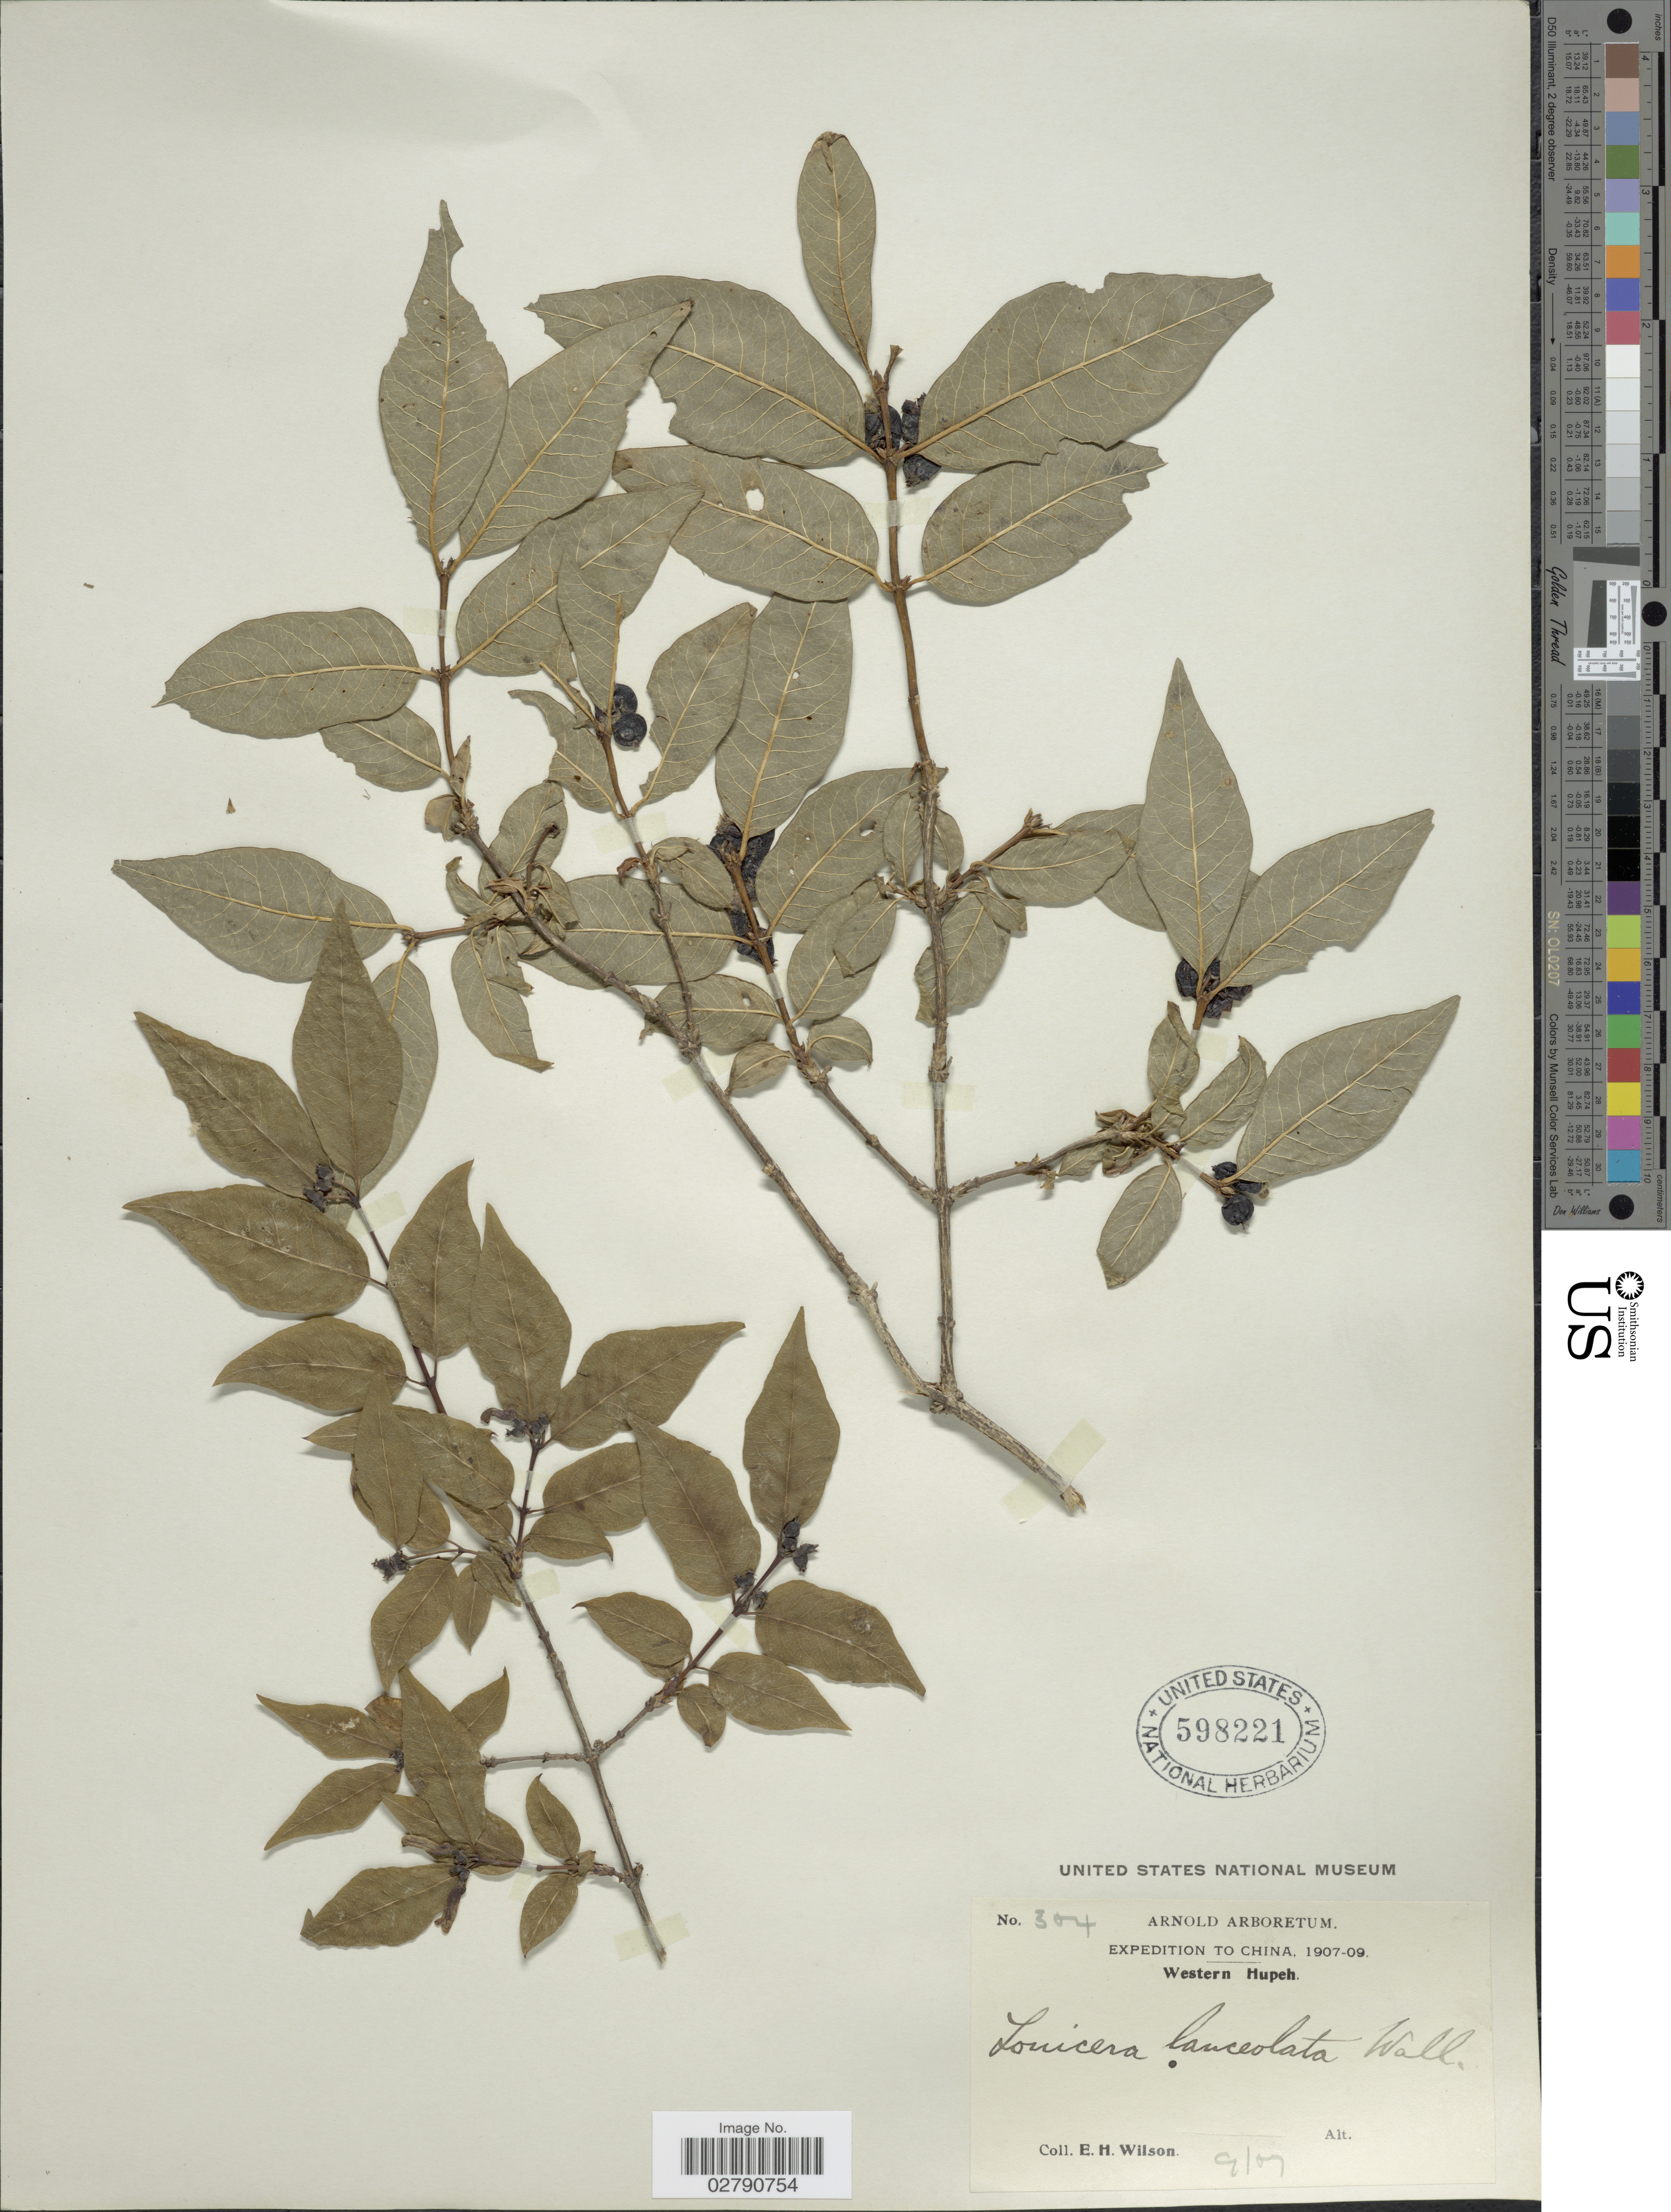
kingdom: Plantae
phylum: Tracheophyta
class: Magnoliopsida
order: Dipsacales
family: Caprifoliaceae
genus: Lonicera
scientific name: Lonicera lanceolata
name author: Wall.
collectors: E. Wilson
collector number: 304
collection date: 1907-09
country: China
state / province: Hubei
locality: Western Hupeh.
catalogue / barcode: US 598221